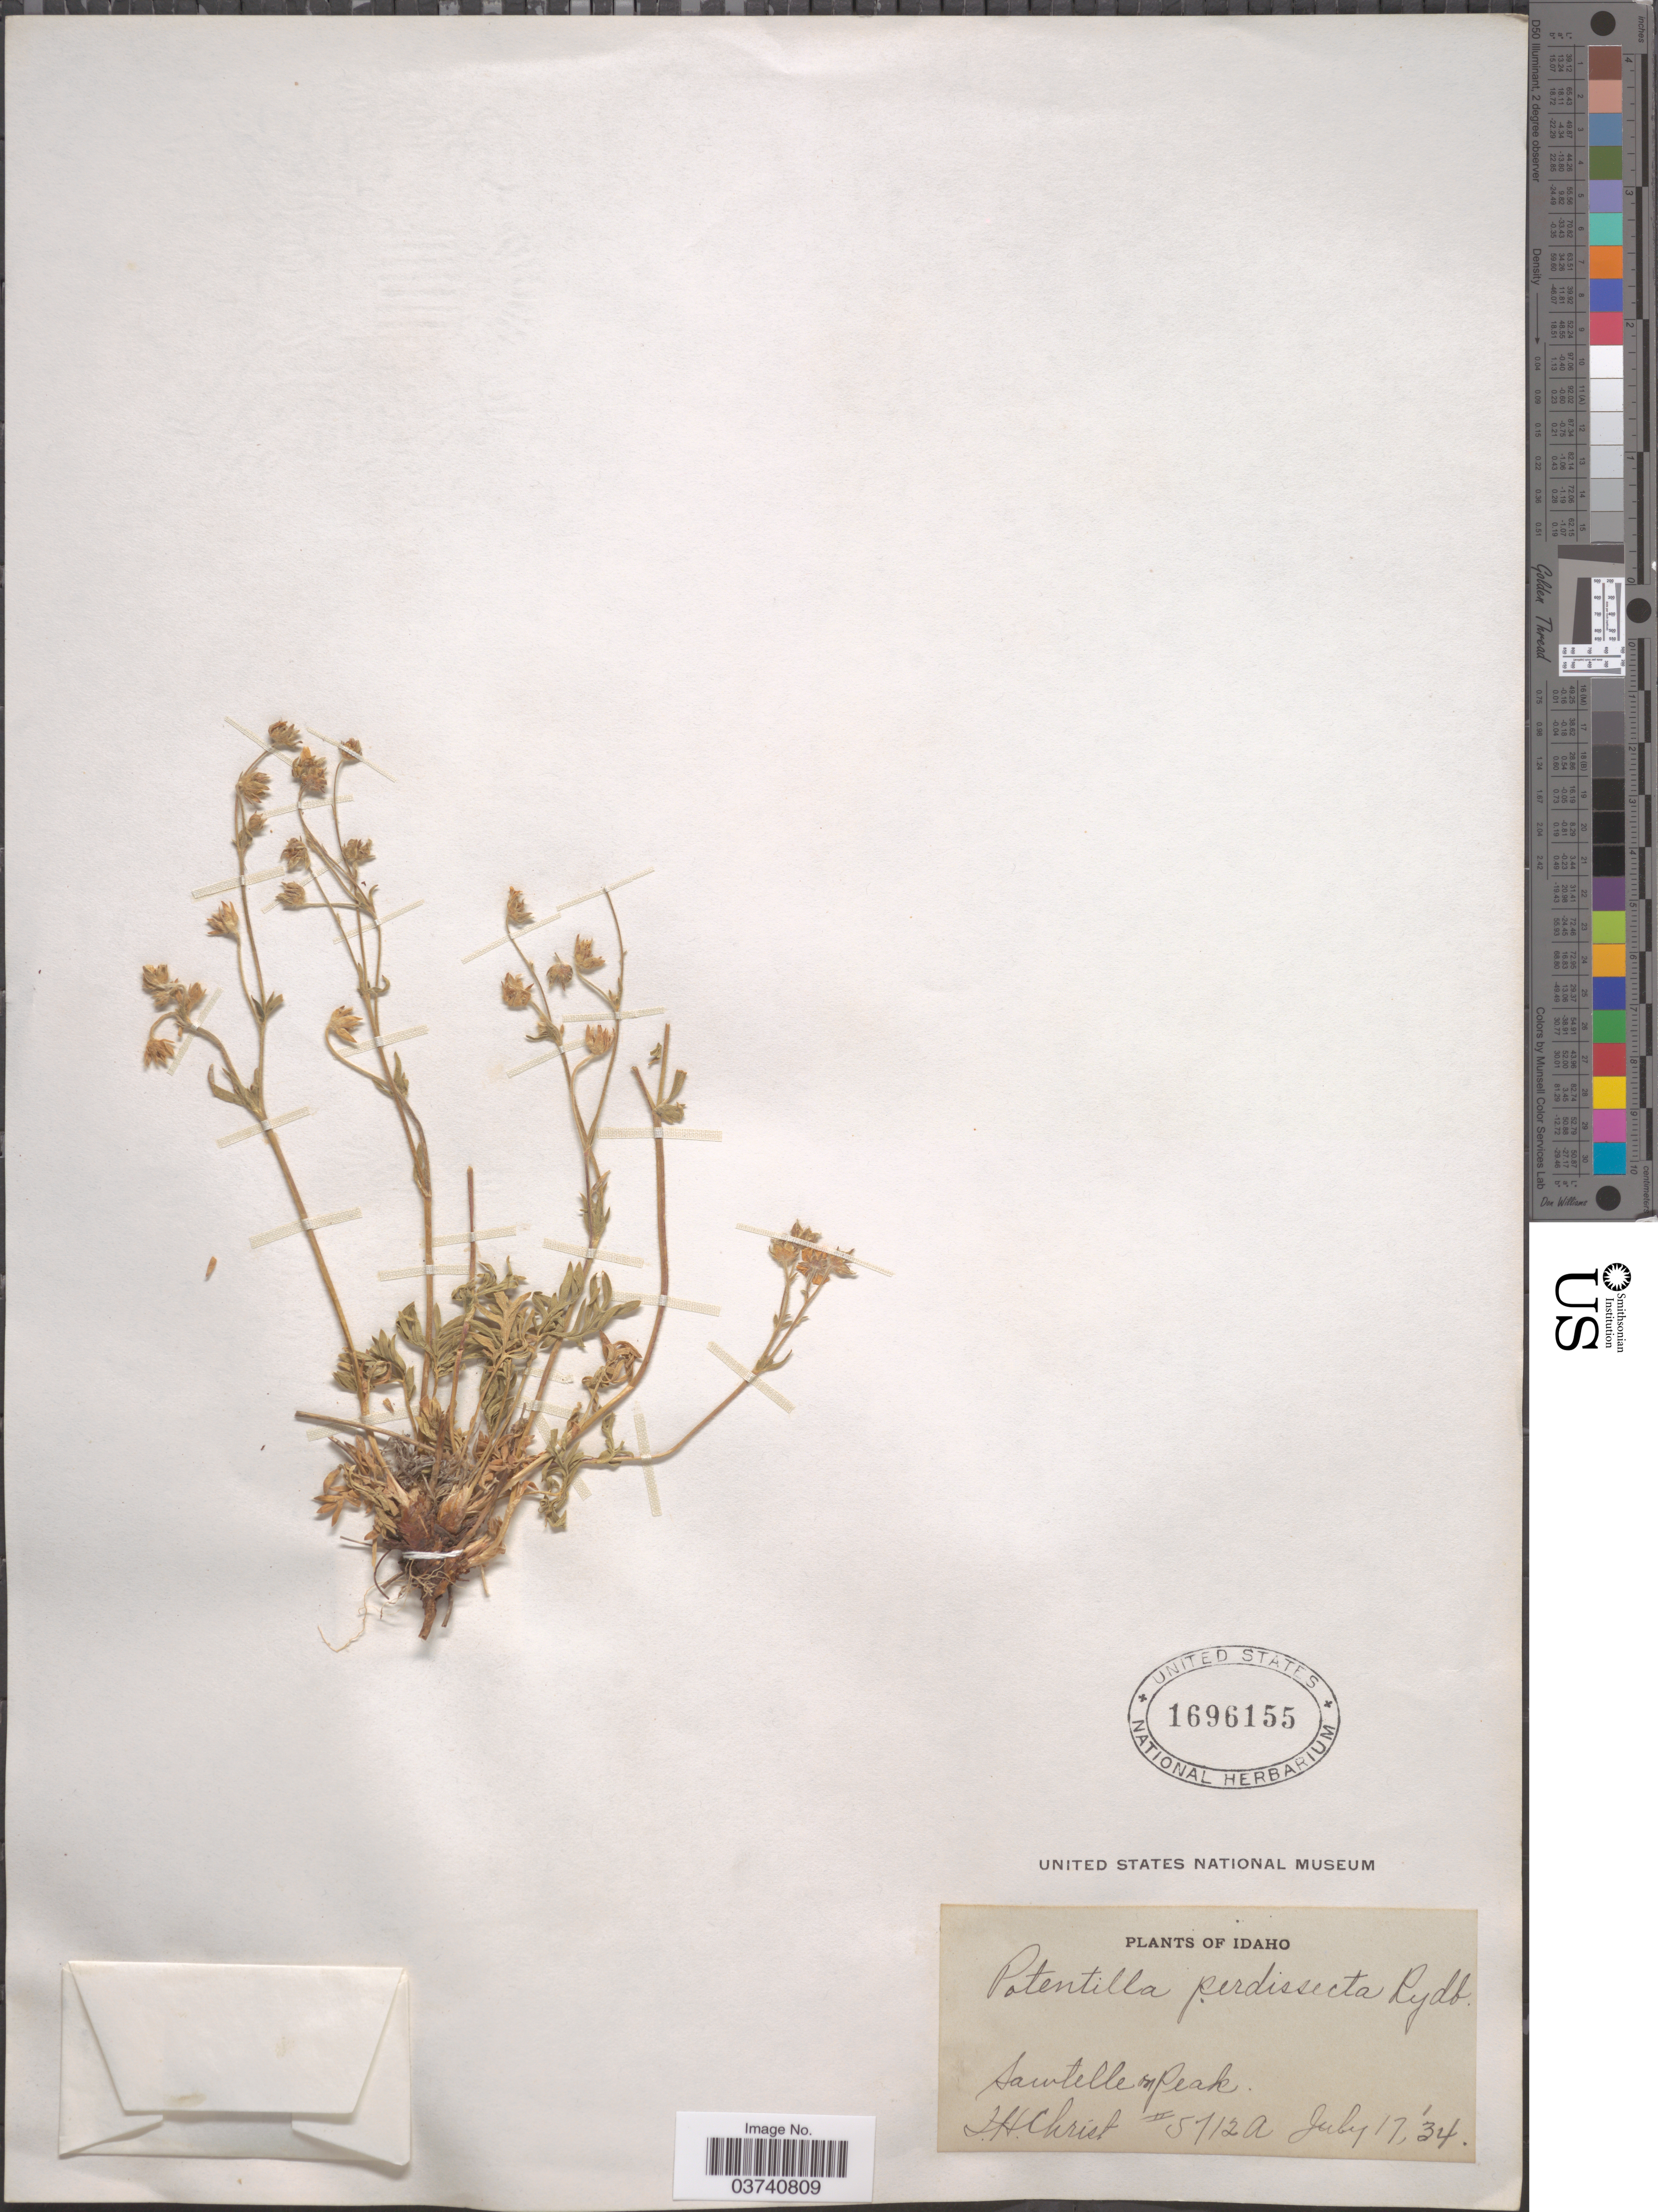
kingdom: Plantae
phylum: Tracheophyta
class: Magnoliopsida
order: Rosales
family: Rosaceae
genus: Potentilla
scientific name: Potentilla perdissecta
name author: Rydb.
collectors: J. H. Christ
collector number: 5712a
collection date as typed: Transcribed d/m/y: 17/7/34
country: United States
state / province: Idaho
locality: Sawtelle on Peak.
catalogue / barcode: US 1696155